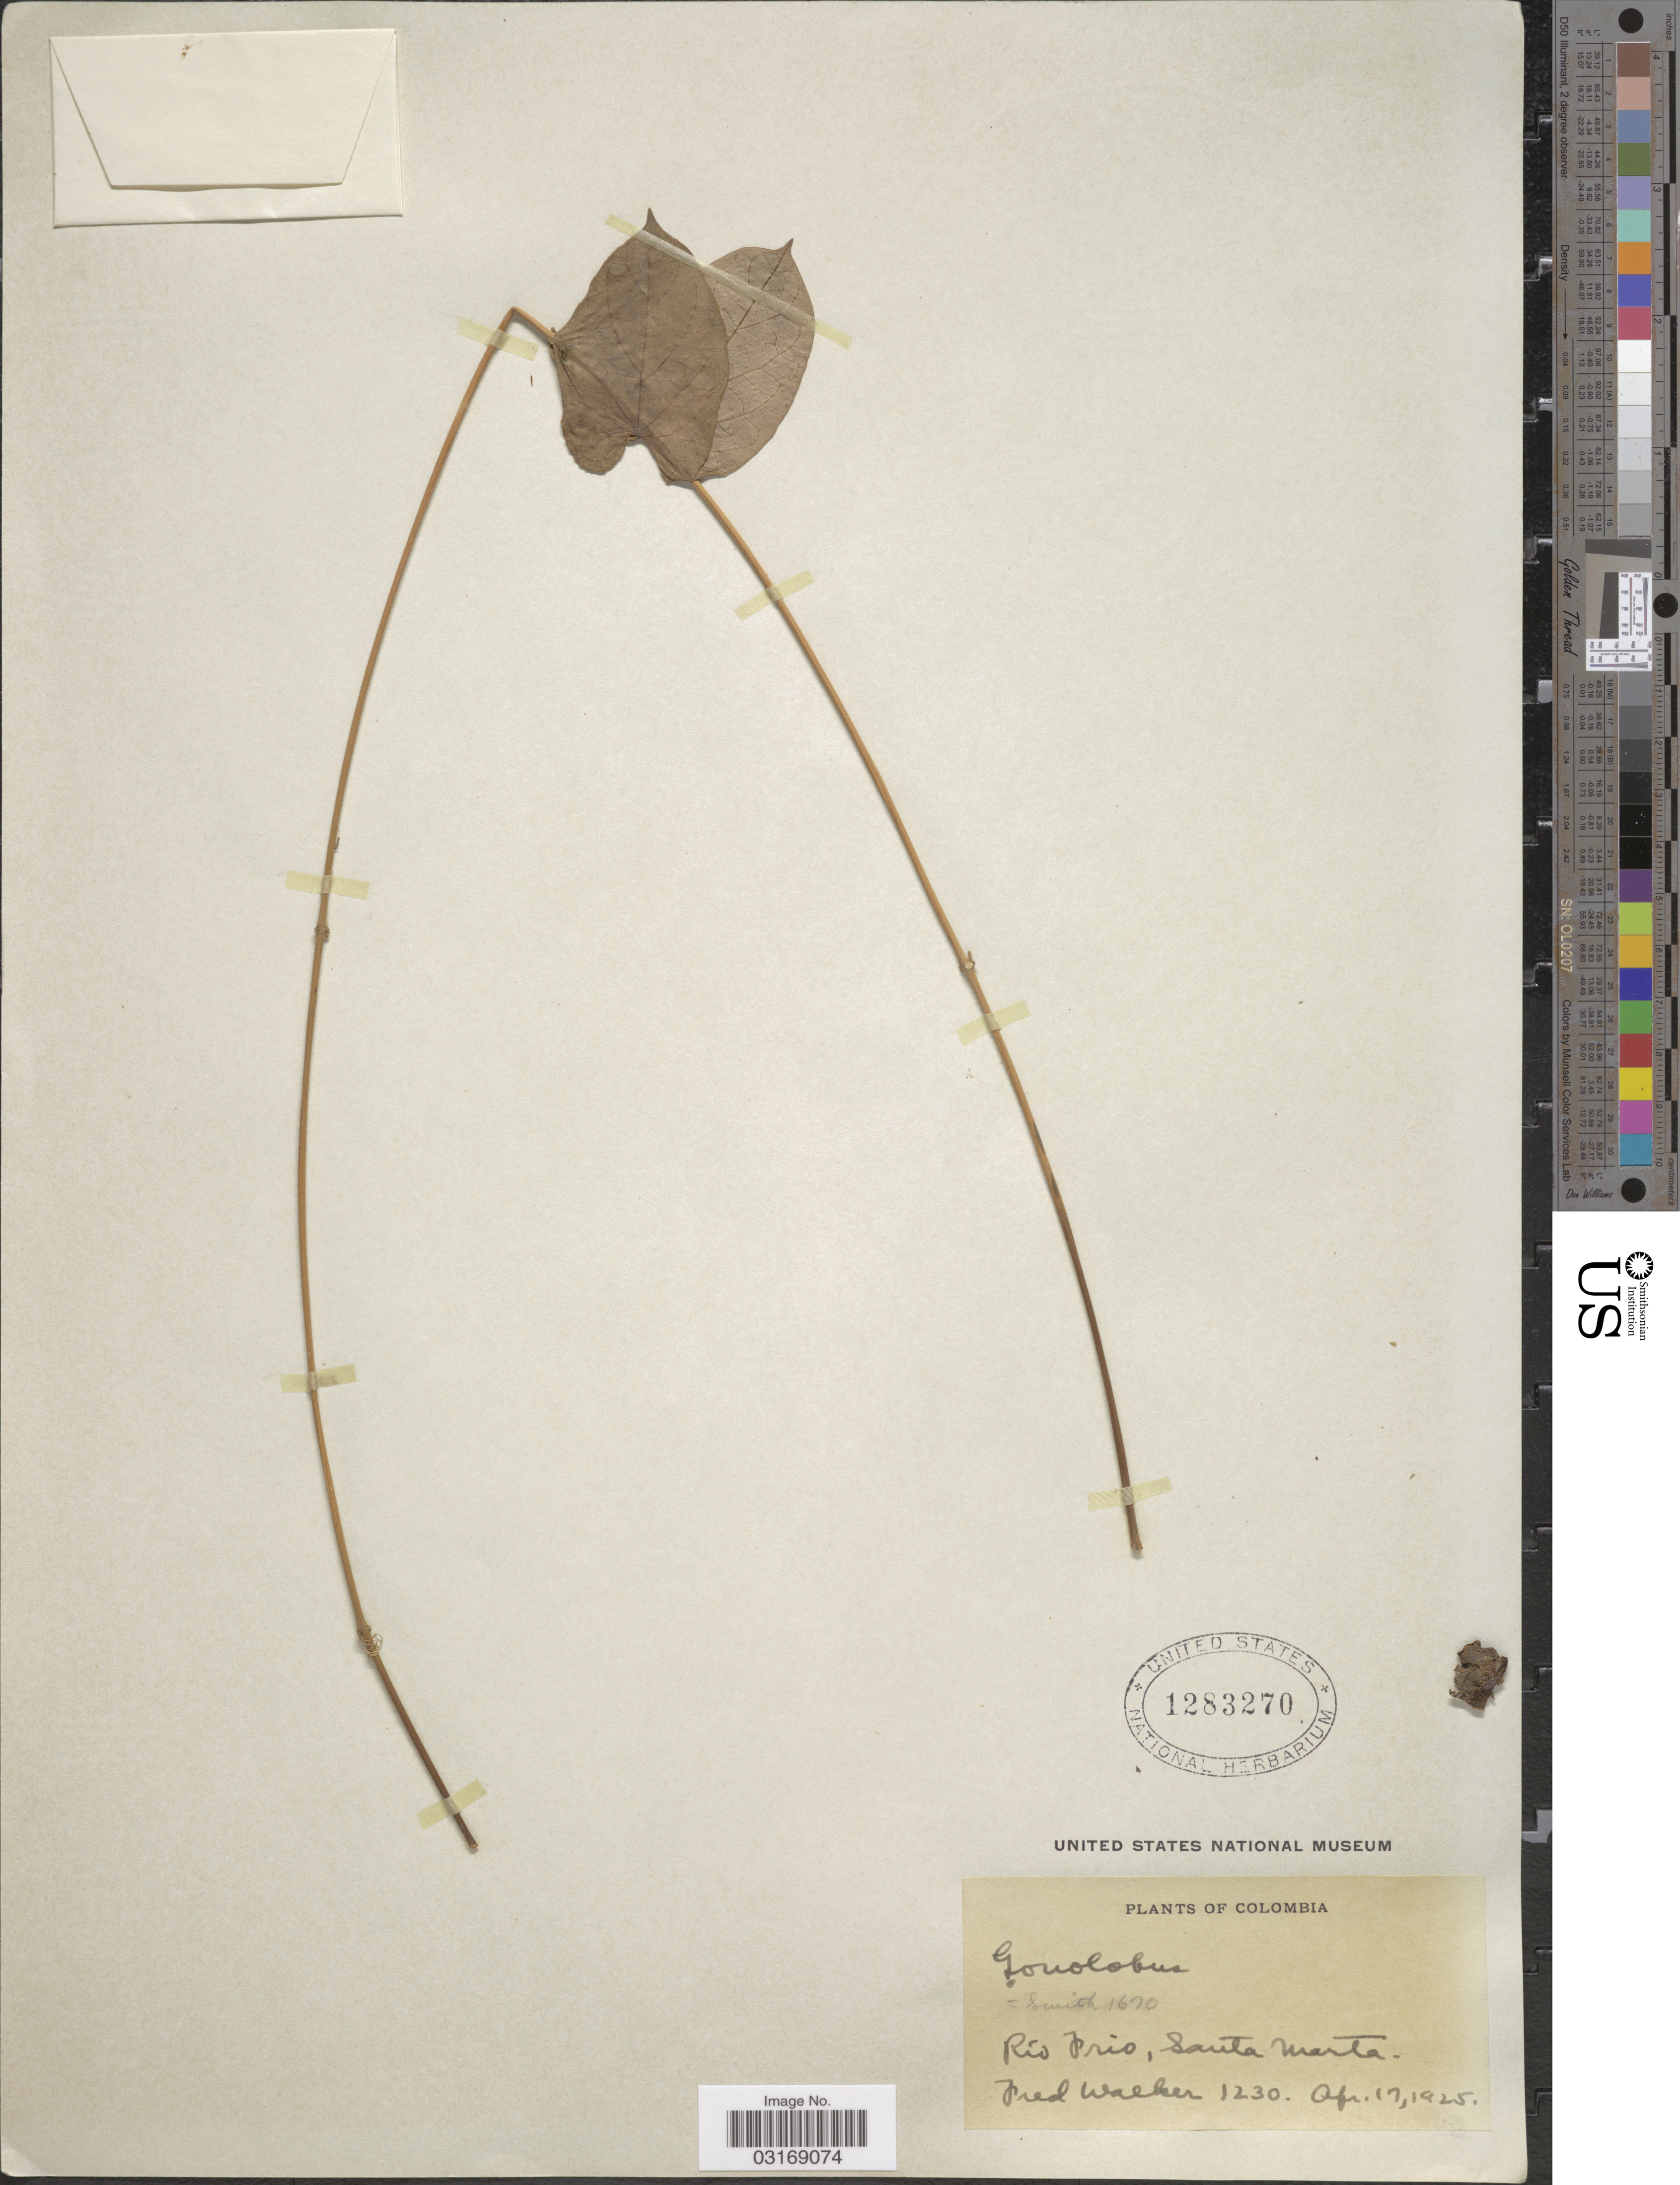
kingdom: Plantae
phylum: Tracheophyta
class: Magnoliopsida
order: Gentianales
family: Apocynaceae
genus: Gonolobus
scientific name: Gonolobus sp.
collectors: F. Walker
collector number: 1230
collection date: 1925-04-17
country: Colombia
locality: Río Frio, Santa Marta.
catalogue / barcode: US 1283270